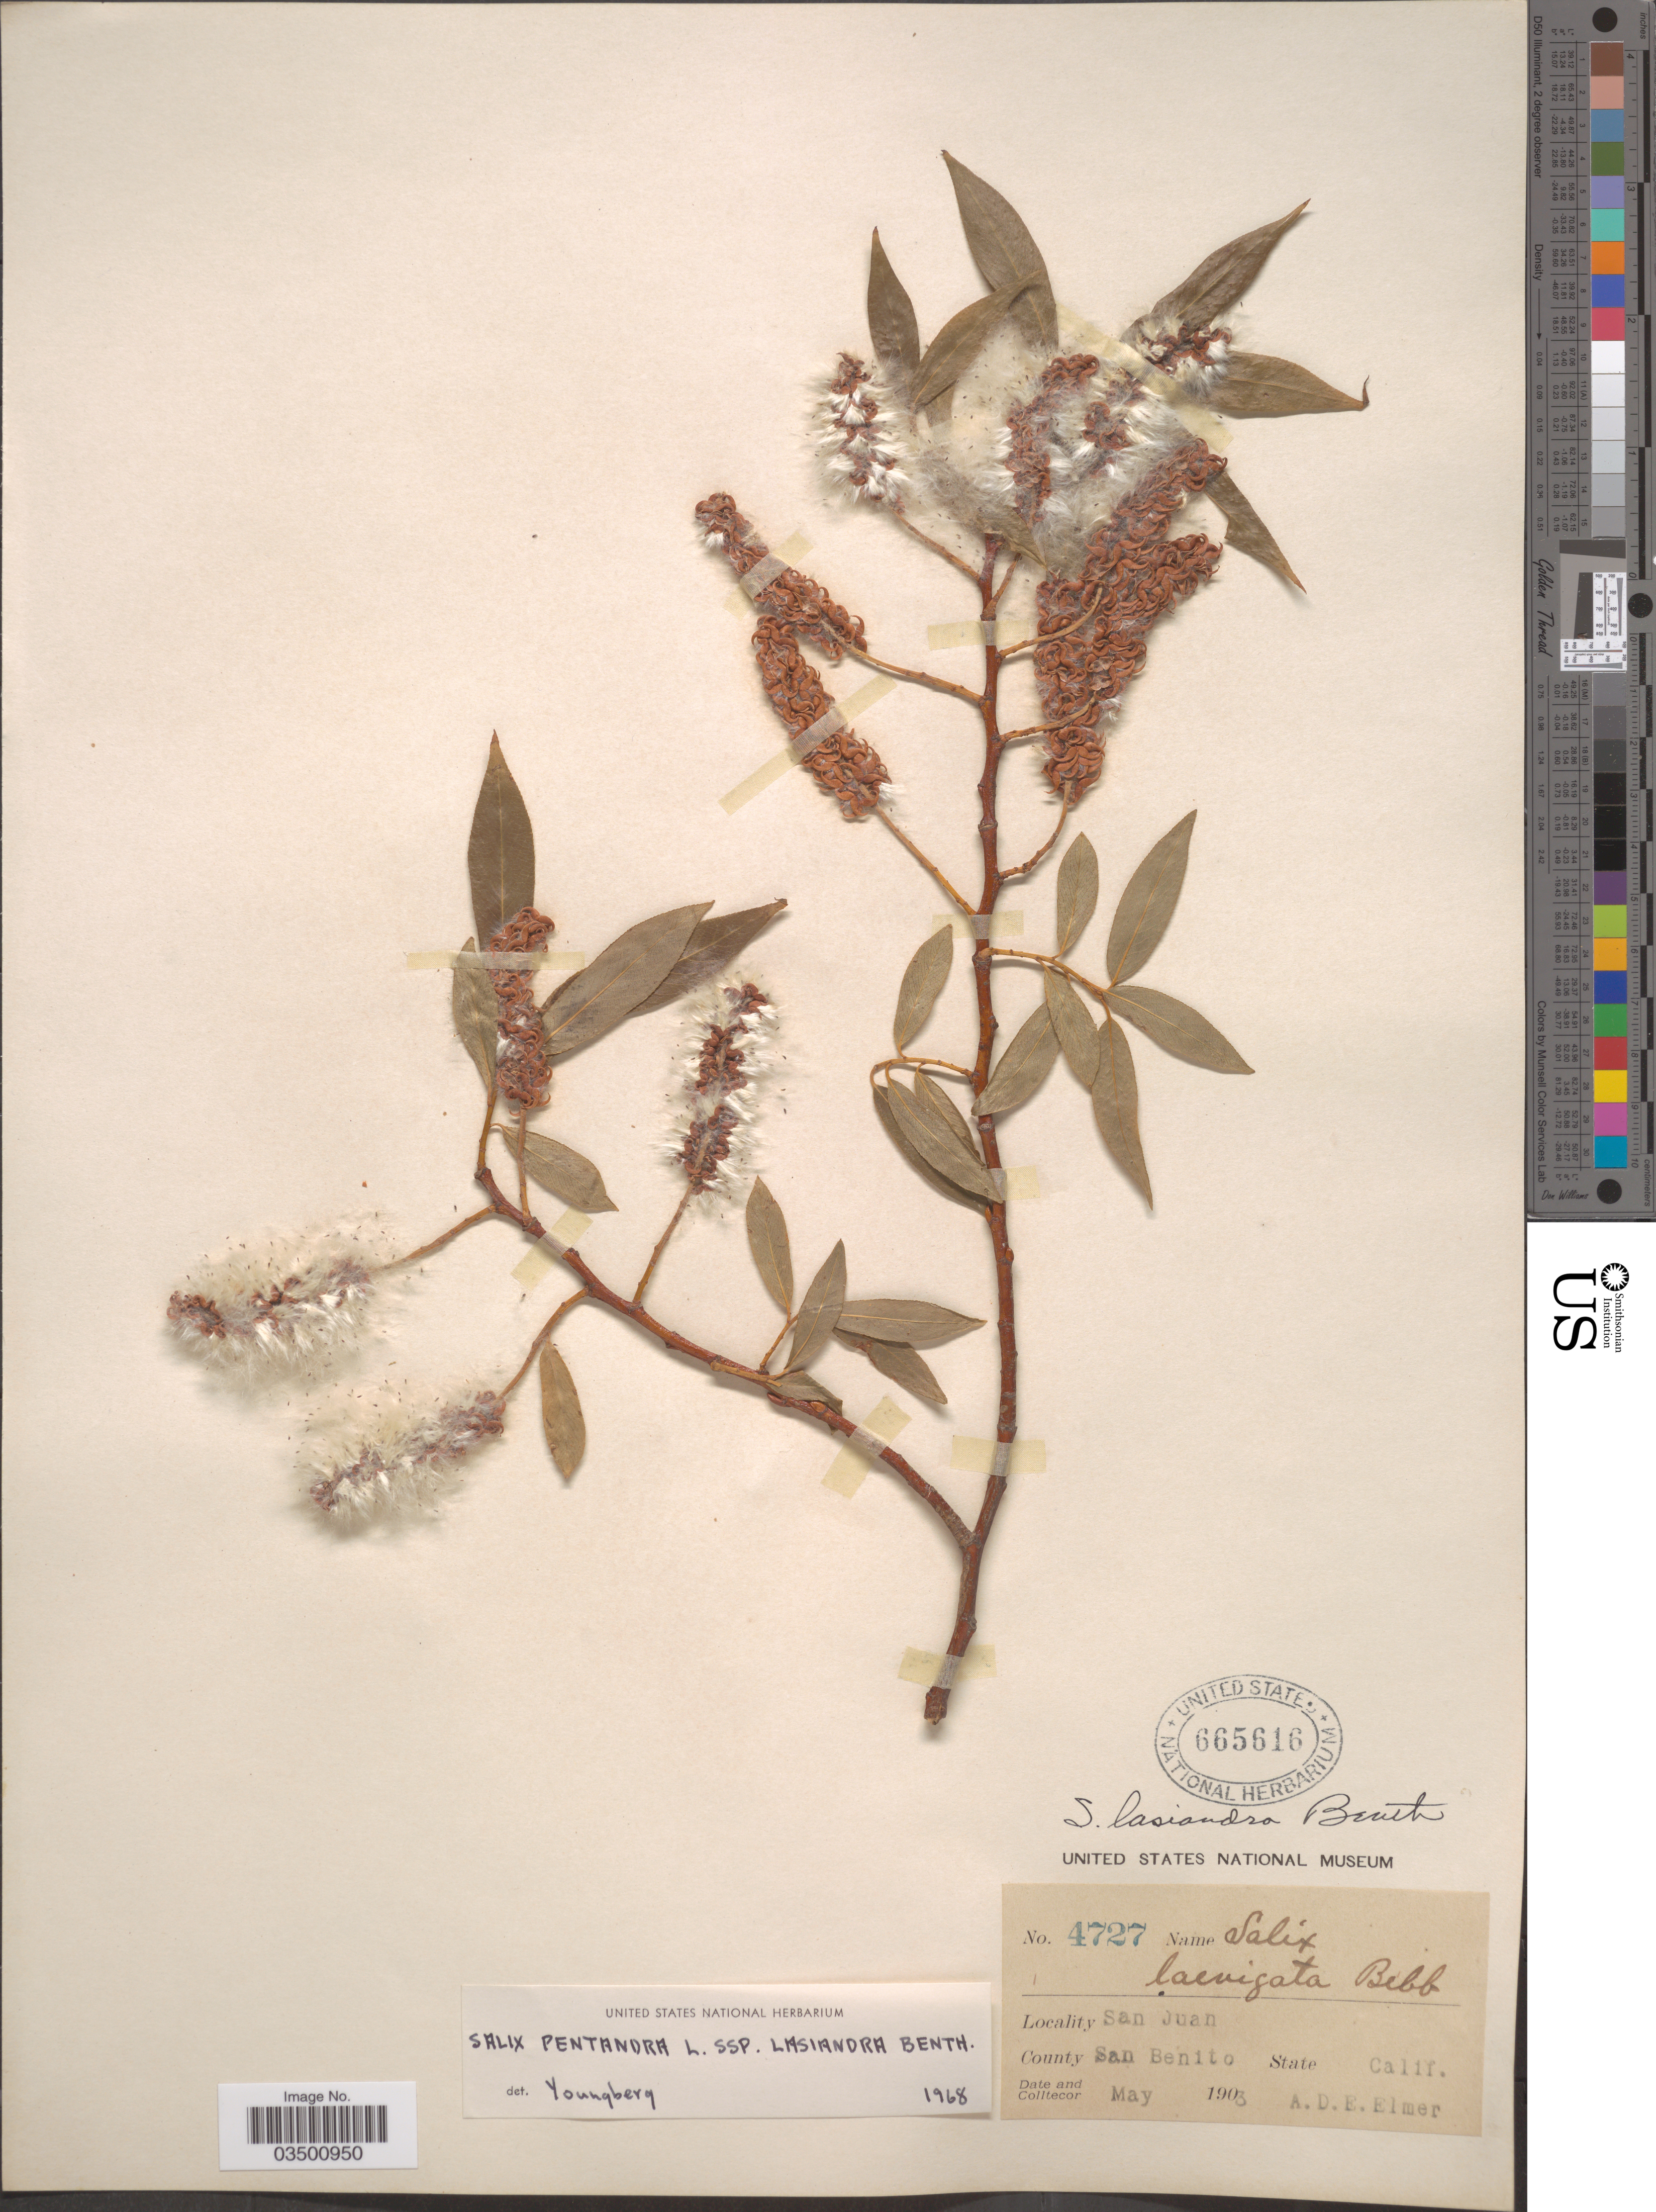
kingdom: Plantae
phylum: Tracheophyta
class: Magnoliopsida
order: Malpighiales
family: Salicaceae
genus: Salix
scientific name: Salix lasiandra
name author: Benth.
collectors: A. D. E. Elmer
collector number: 4727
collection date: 1903-05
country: United States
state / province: California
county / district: San Benito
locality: San Juan. County San Benito.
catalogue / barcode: US 665616